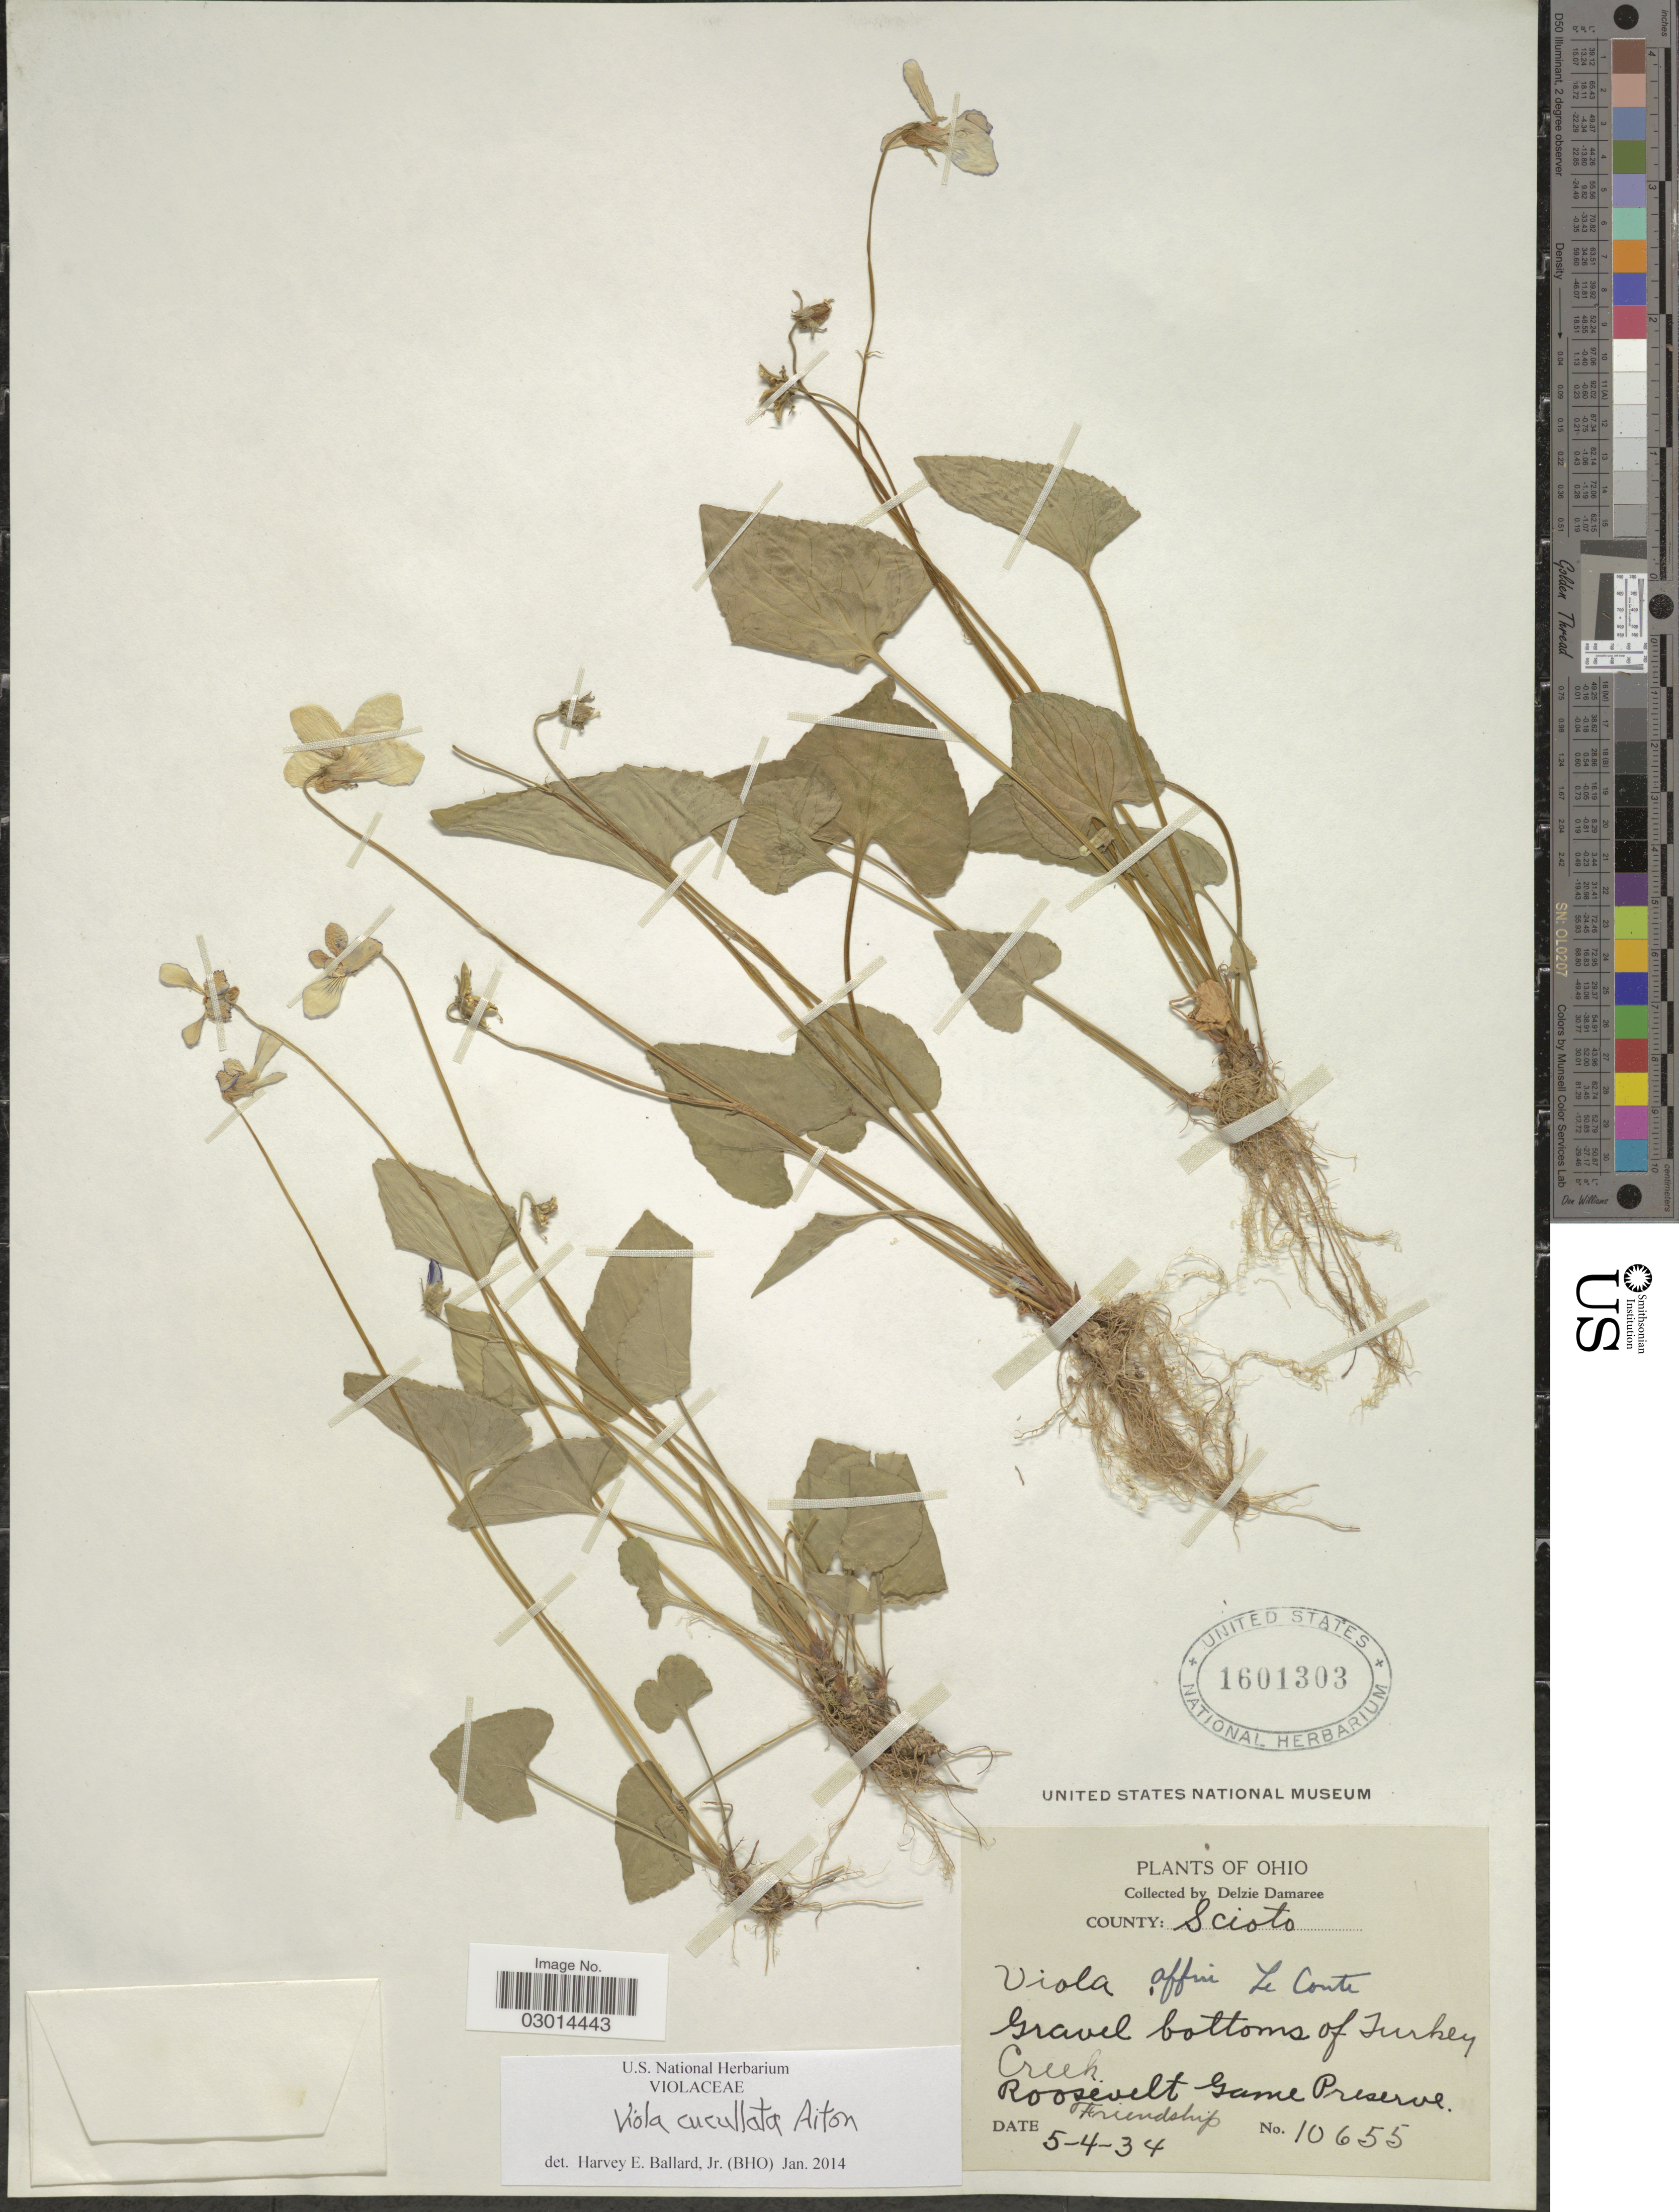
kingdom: Plantae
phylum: Tracheophyta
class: Magnoliopsida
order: Malpighiales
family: Violaceae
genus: Viola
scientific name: Viola cucullata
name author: Aiton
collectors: D. Demaree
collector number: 10655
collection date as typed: Transcribed d/m/y: 5/4/34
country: United States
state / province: Ohio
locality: County: Scioto, Gravel bottoms of Turkey Creek, Roosevelt Game Preserve, Friendship.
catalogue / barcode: US 1601303